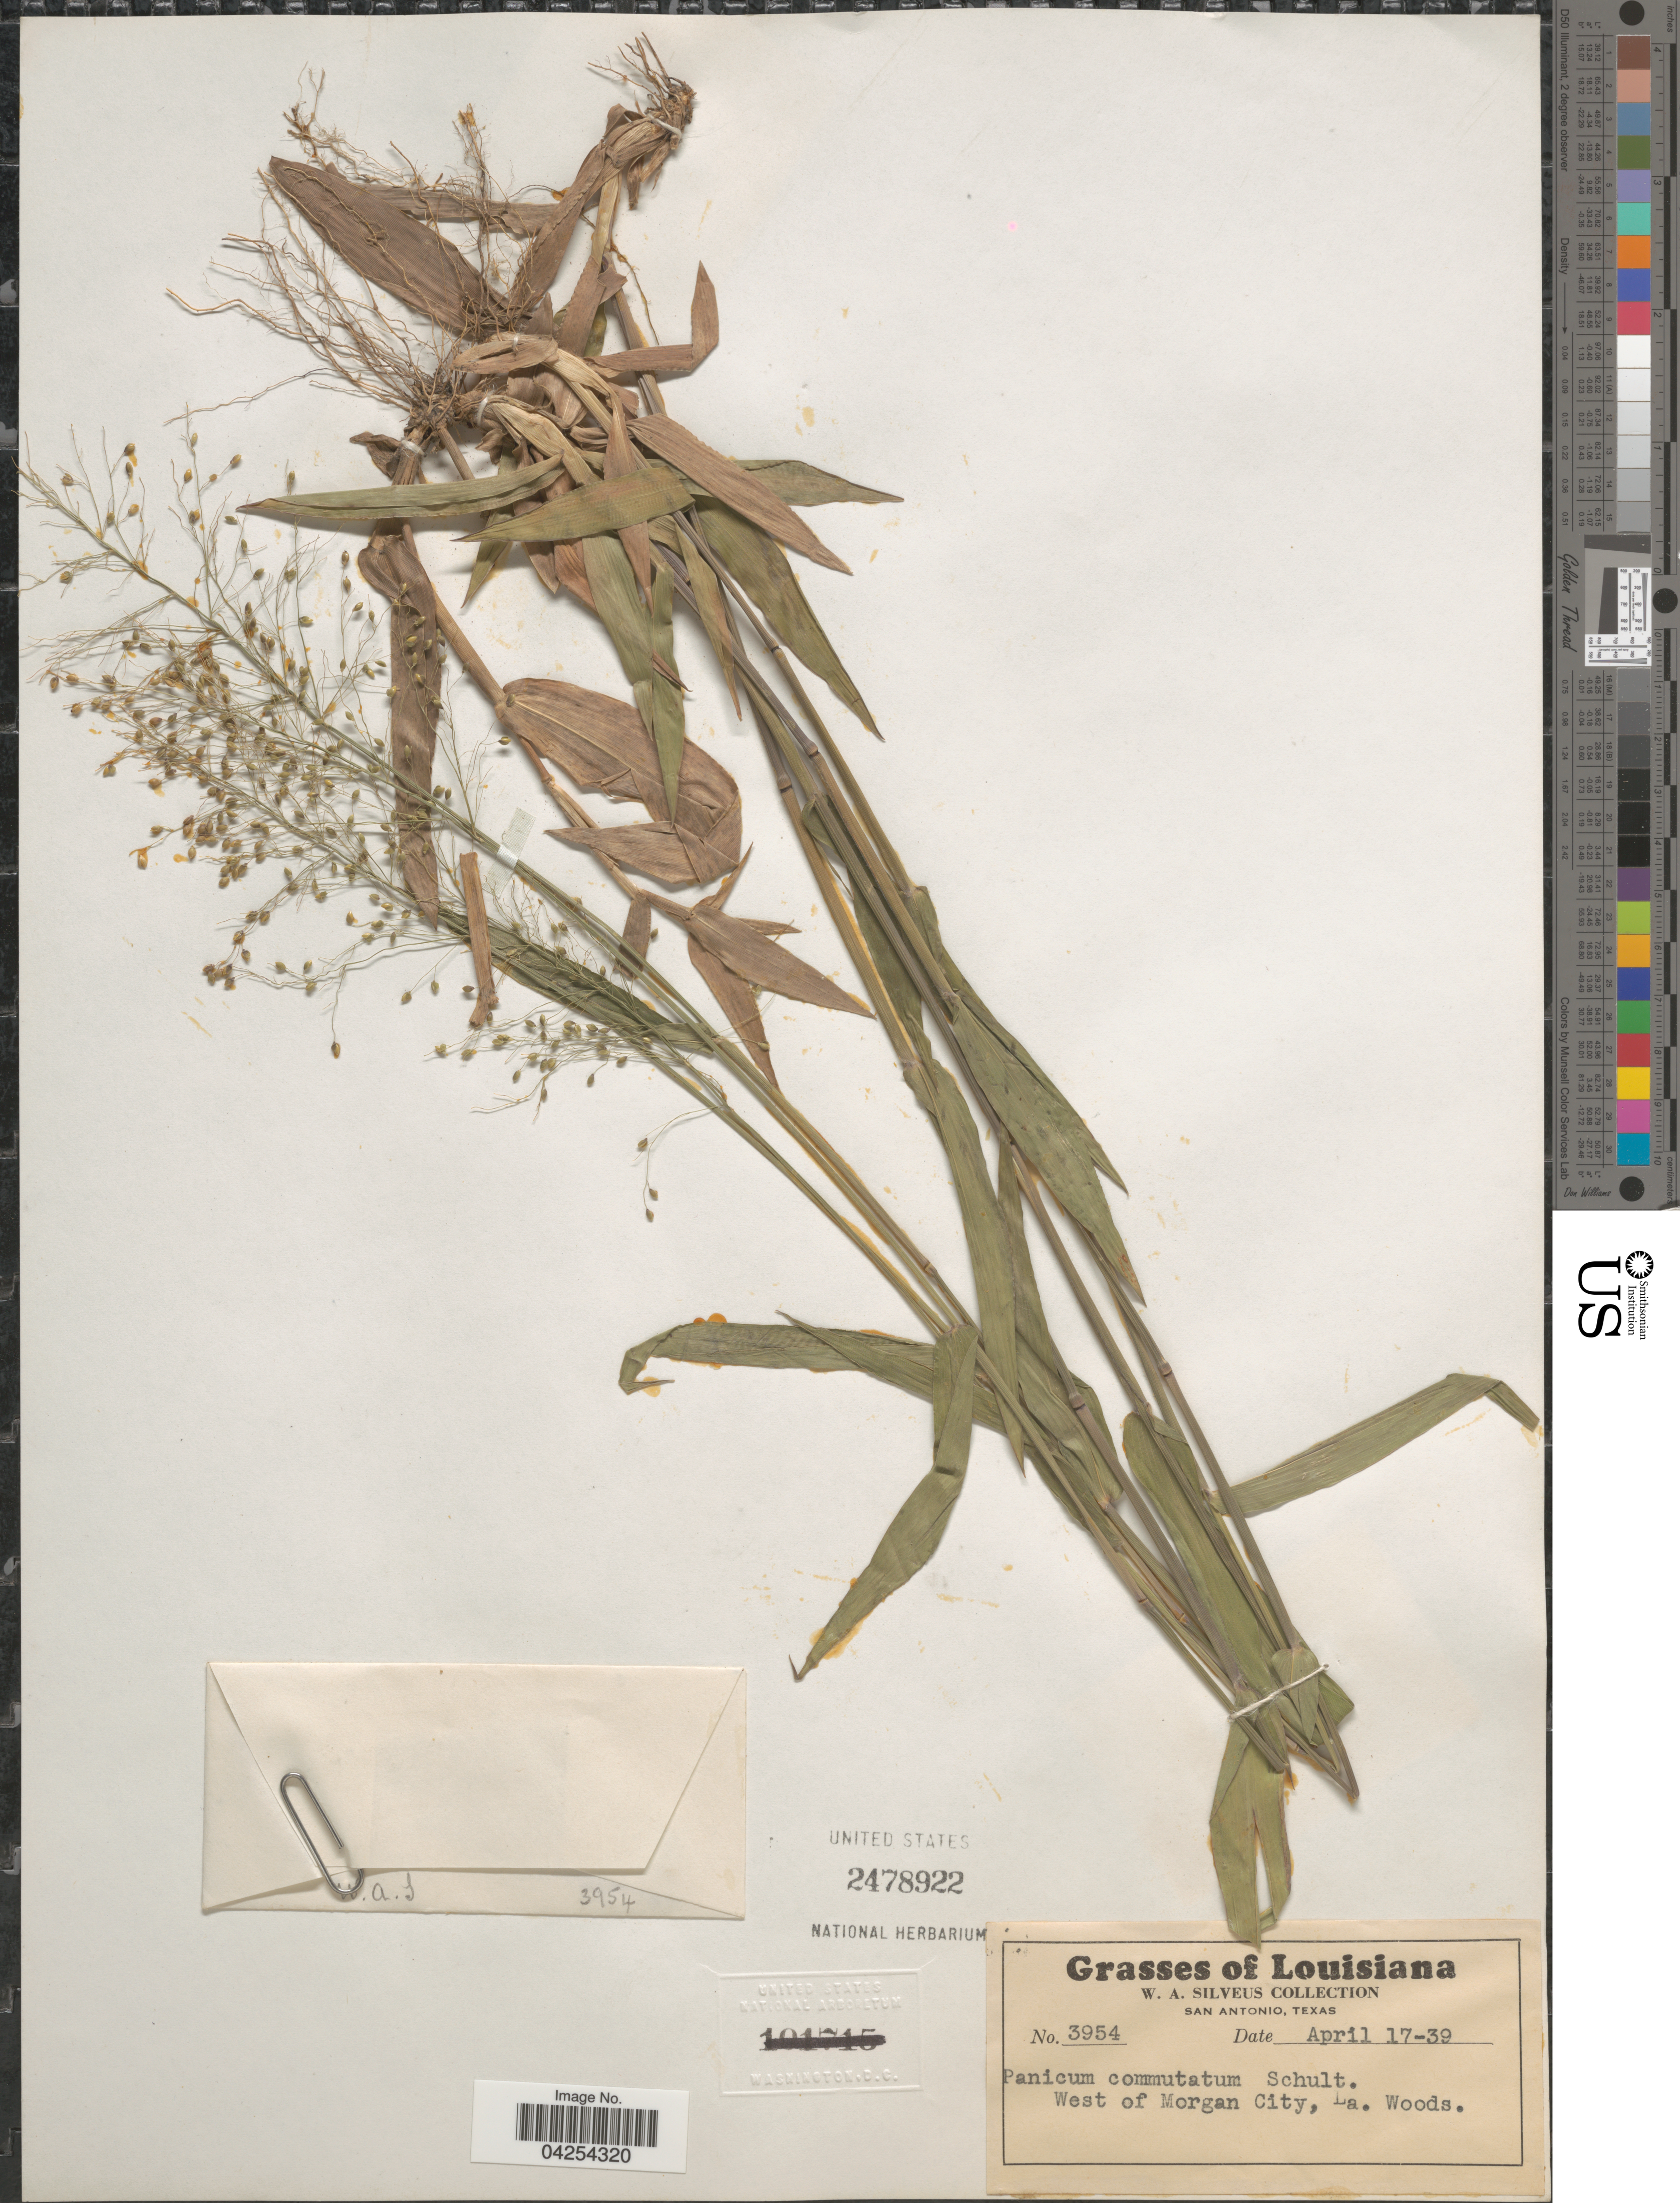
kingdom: Plantae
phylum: Tracheophyta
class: Liliopsida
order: Poales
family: Poaceae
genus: Dichanthelium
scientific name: Dichanthelium commutatum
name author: (Schult.) Gould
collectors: W. Silveus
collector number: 3954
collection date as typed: Transcribed d/m/y: 17/4/39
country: United States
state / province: Louisiana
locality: West of Morgan City.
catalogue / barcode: US 2478922